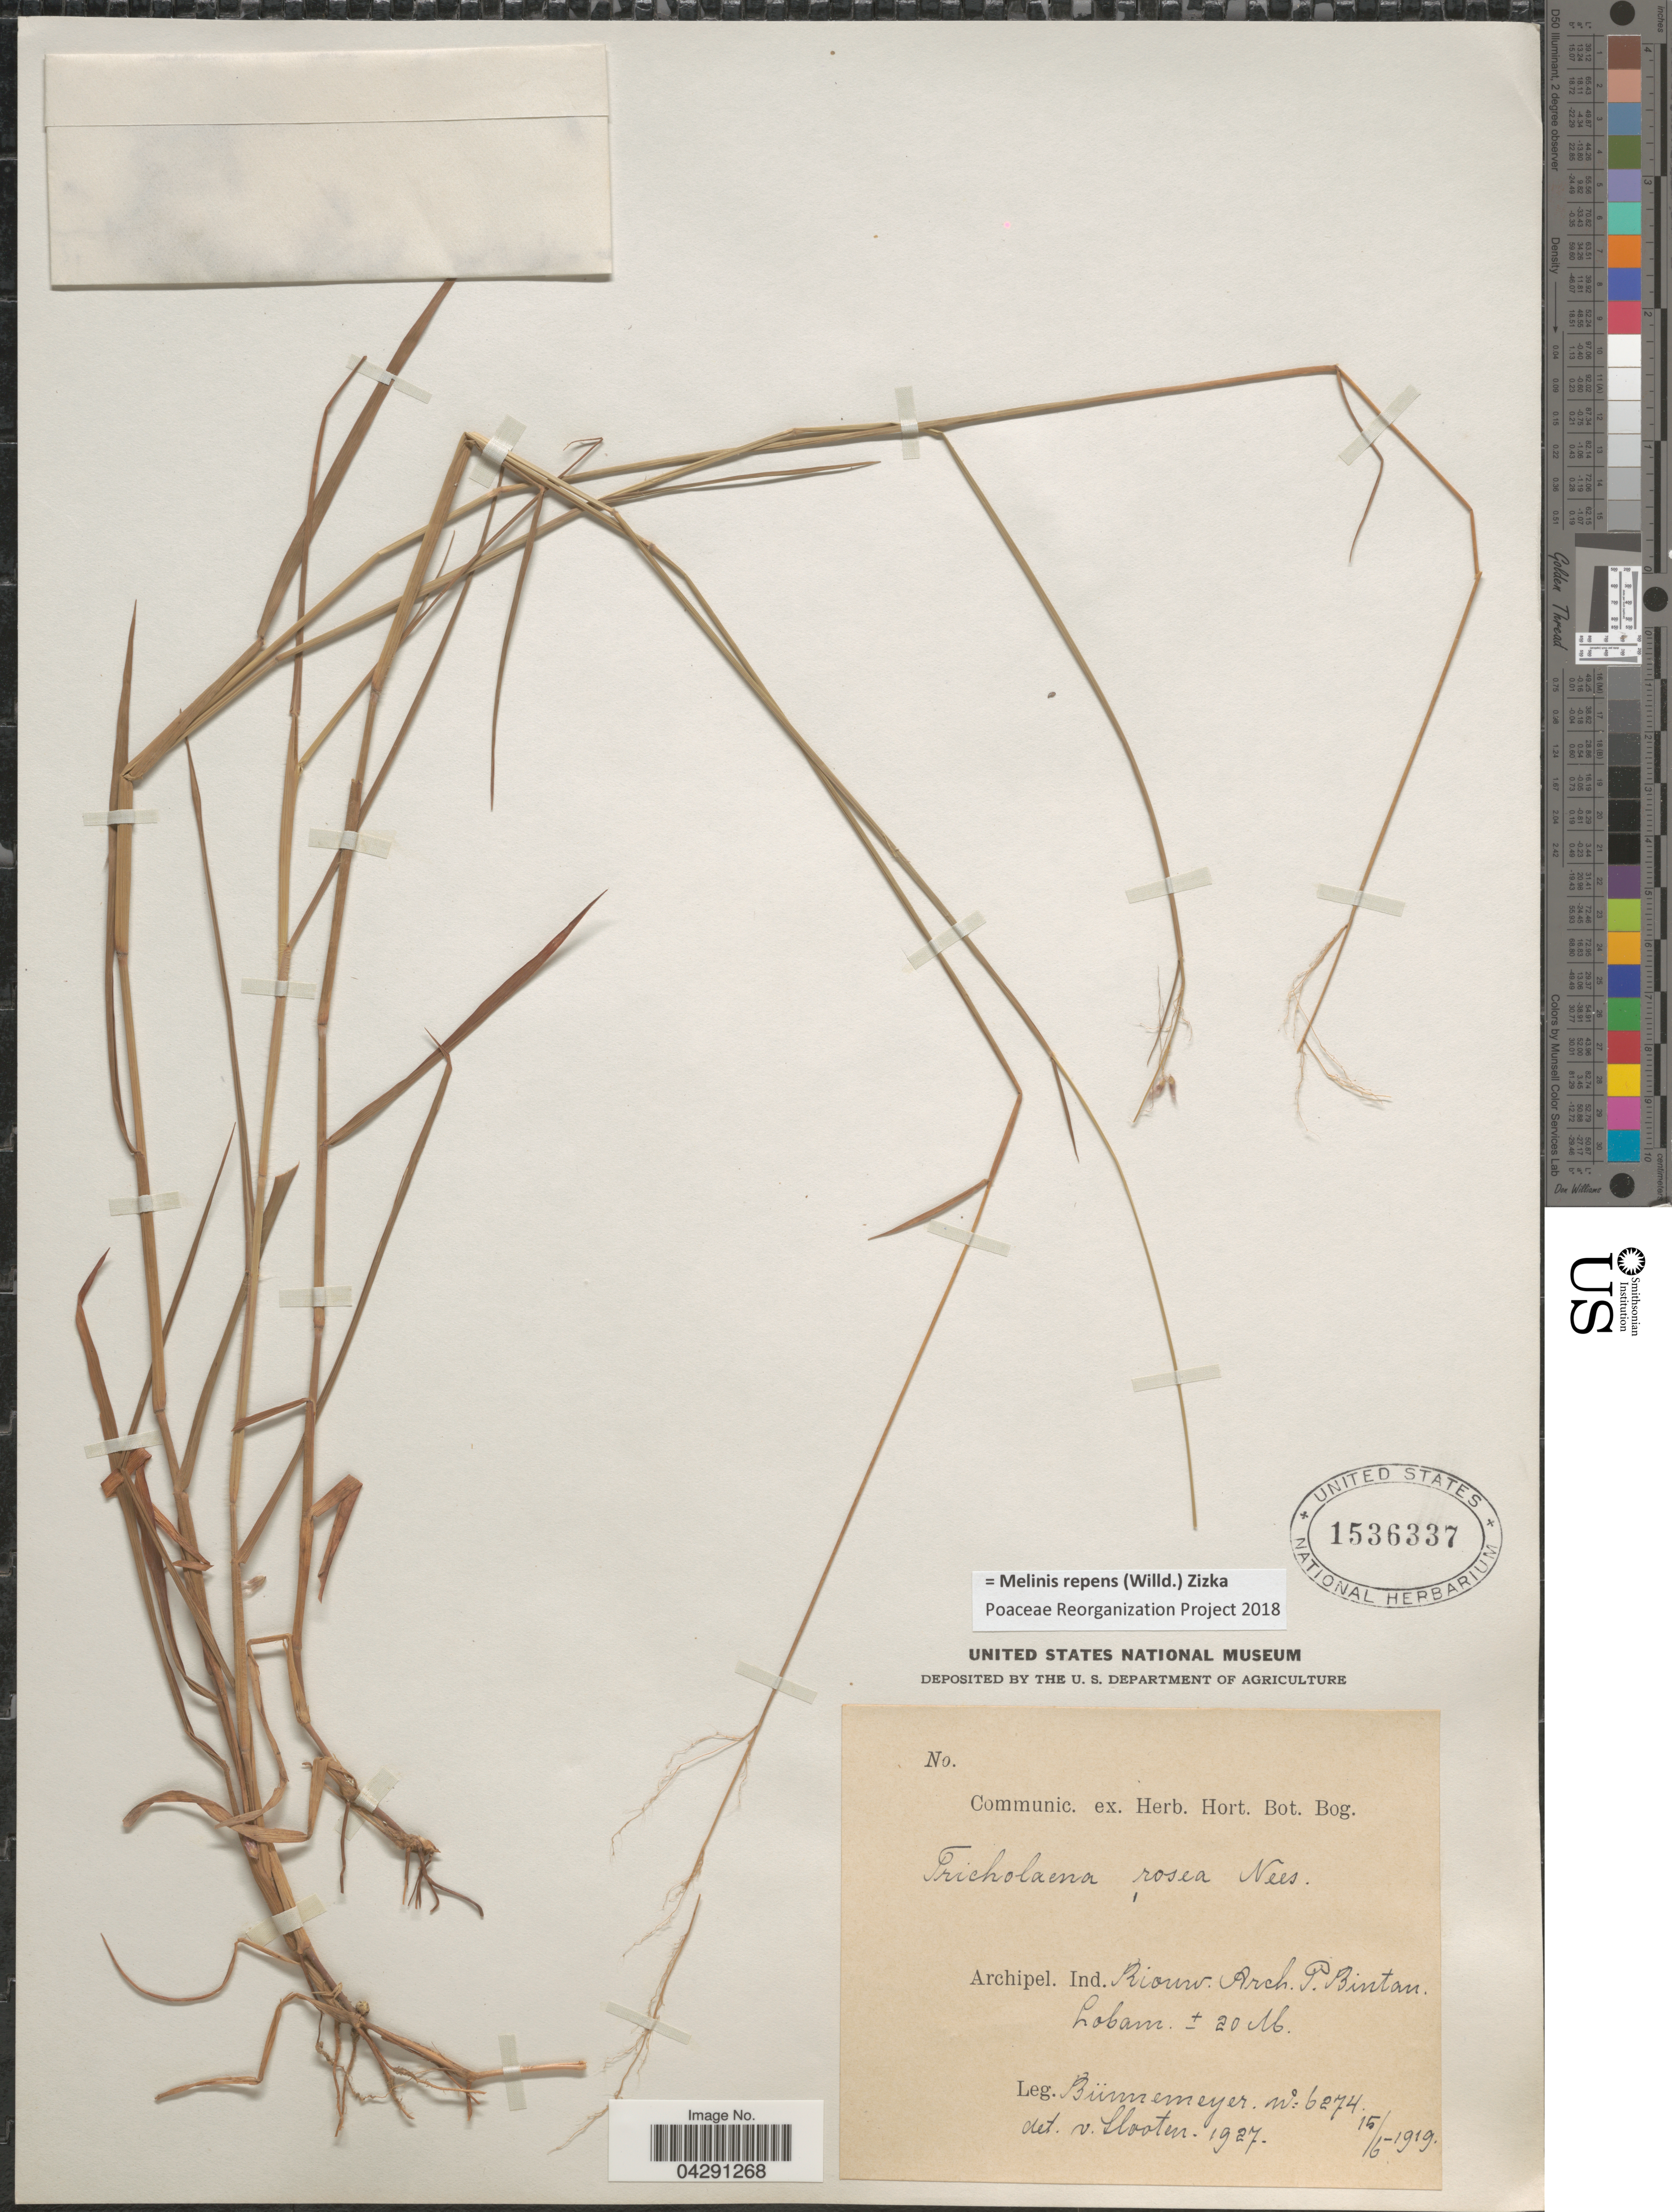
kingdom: Plantae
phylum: Tracheophyta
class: Liliopsida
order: Poales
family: Poaceae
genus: Melinis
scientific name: Melinis repens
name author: (Willd.) Zizka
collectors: Bunnemeyer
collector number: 6274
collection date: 1919-05-15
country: Indonesia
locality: Archipel. Ind. Riouw. Arch. P. Bintan. Lobam.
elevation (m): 20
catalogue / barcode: US 1536337